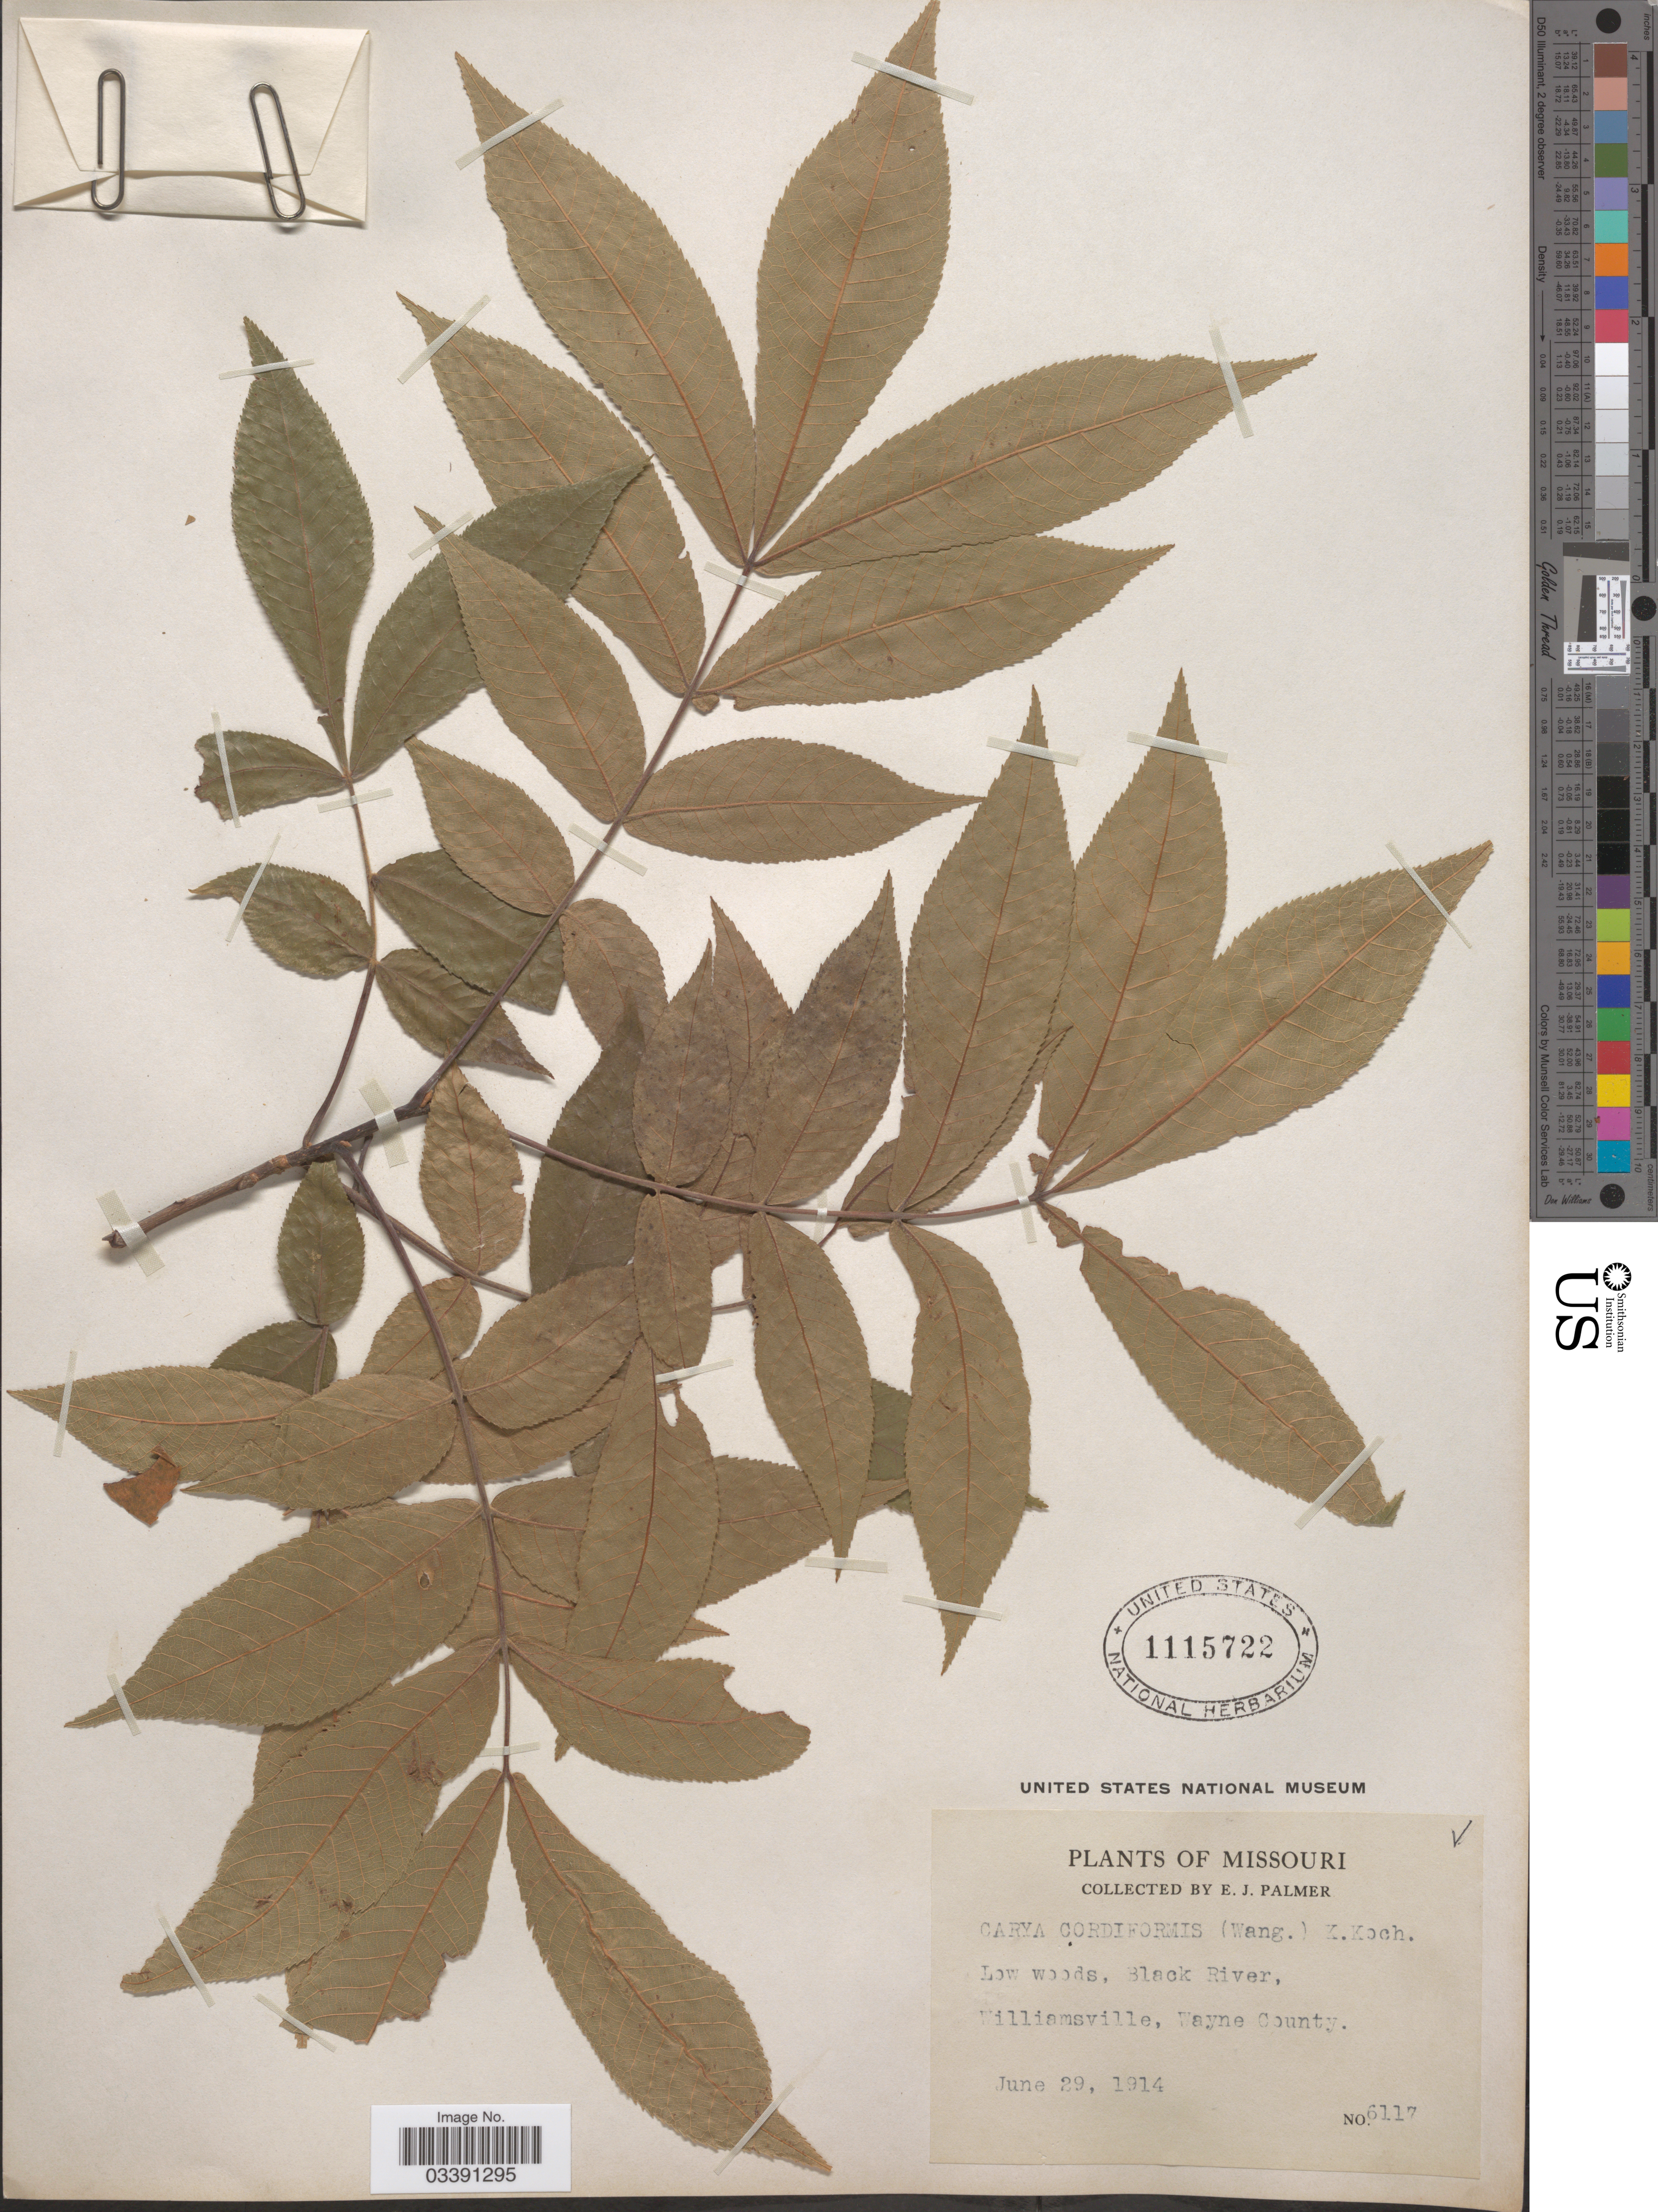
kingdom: Plantae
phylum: Tracheophyta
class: Magnoliopsida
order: Fagales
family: Juglandaceae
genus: Carya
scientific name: Carya cordiformis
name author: (Wangenh.) K. Koch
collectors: E. J. Palmer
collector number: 6117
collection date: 1914-06-29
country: United States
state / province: Missouri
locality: Low woods, Black River, Williamsville, Wayne County.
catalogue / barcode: US 1115722